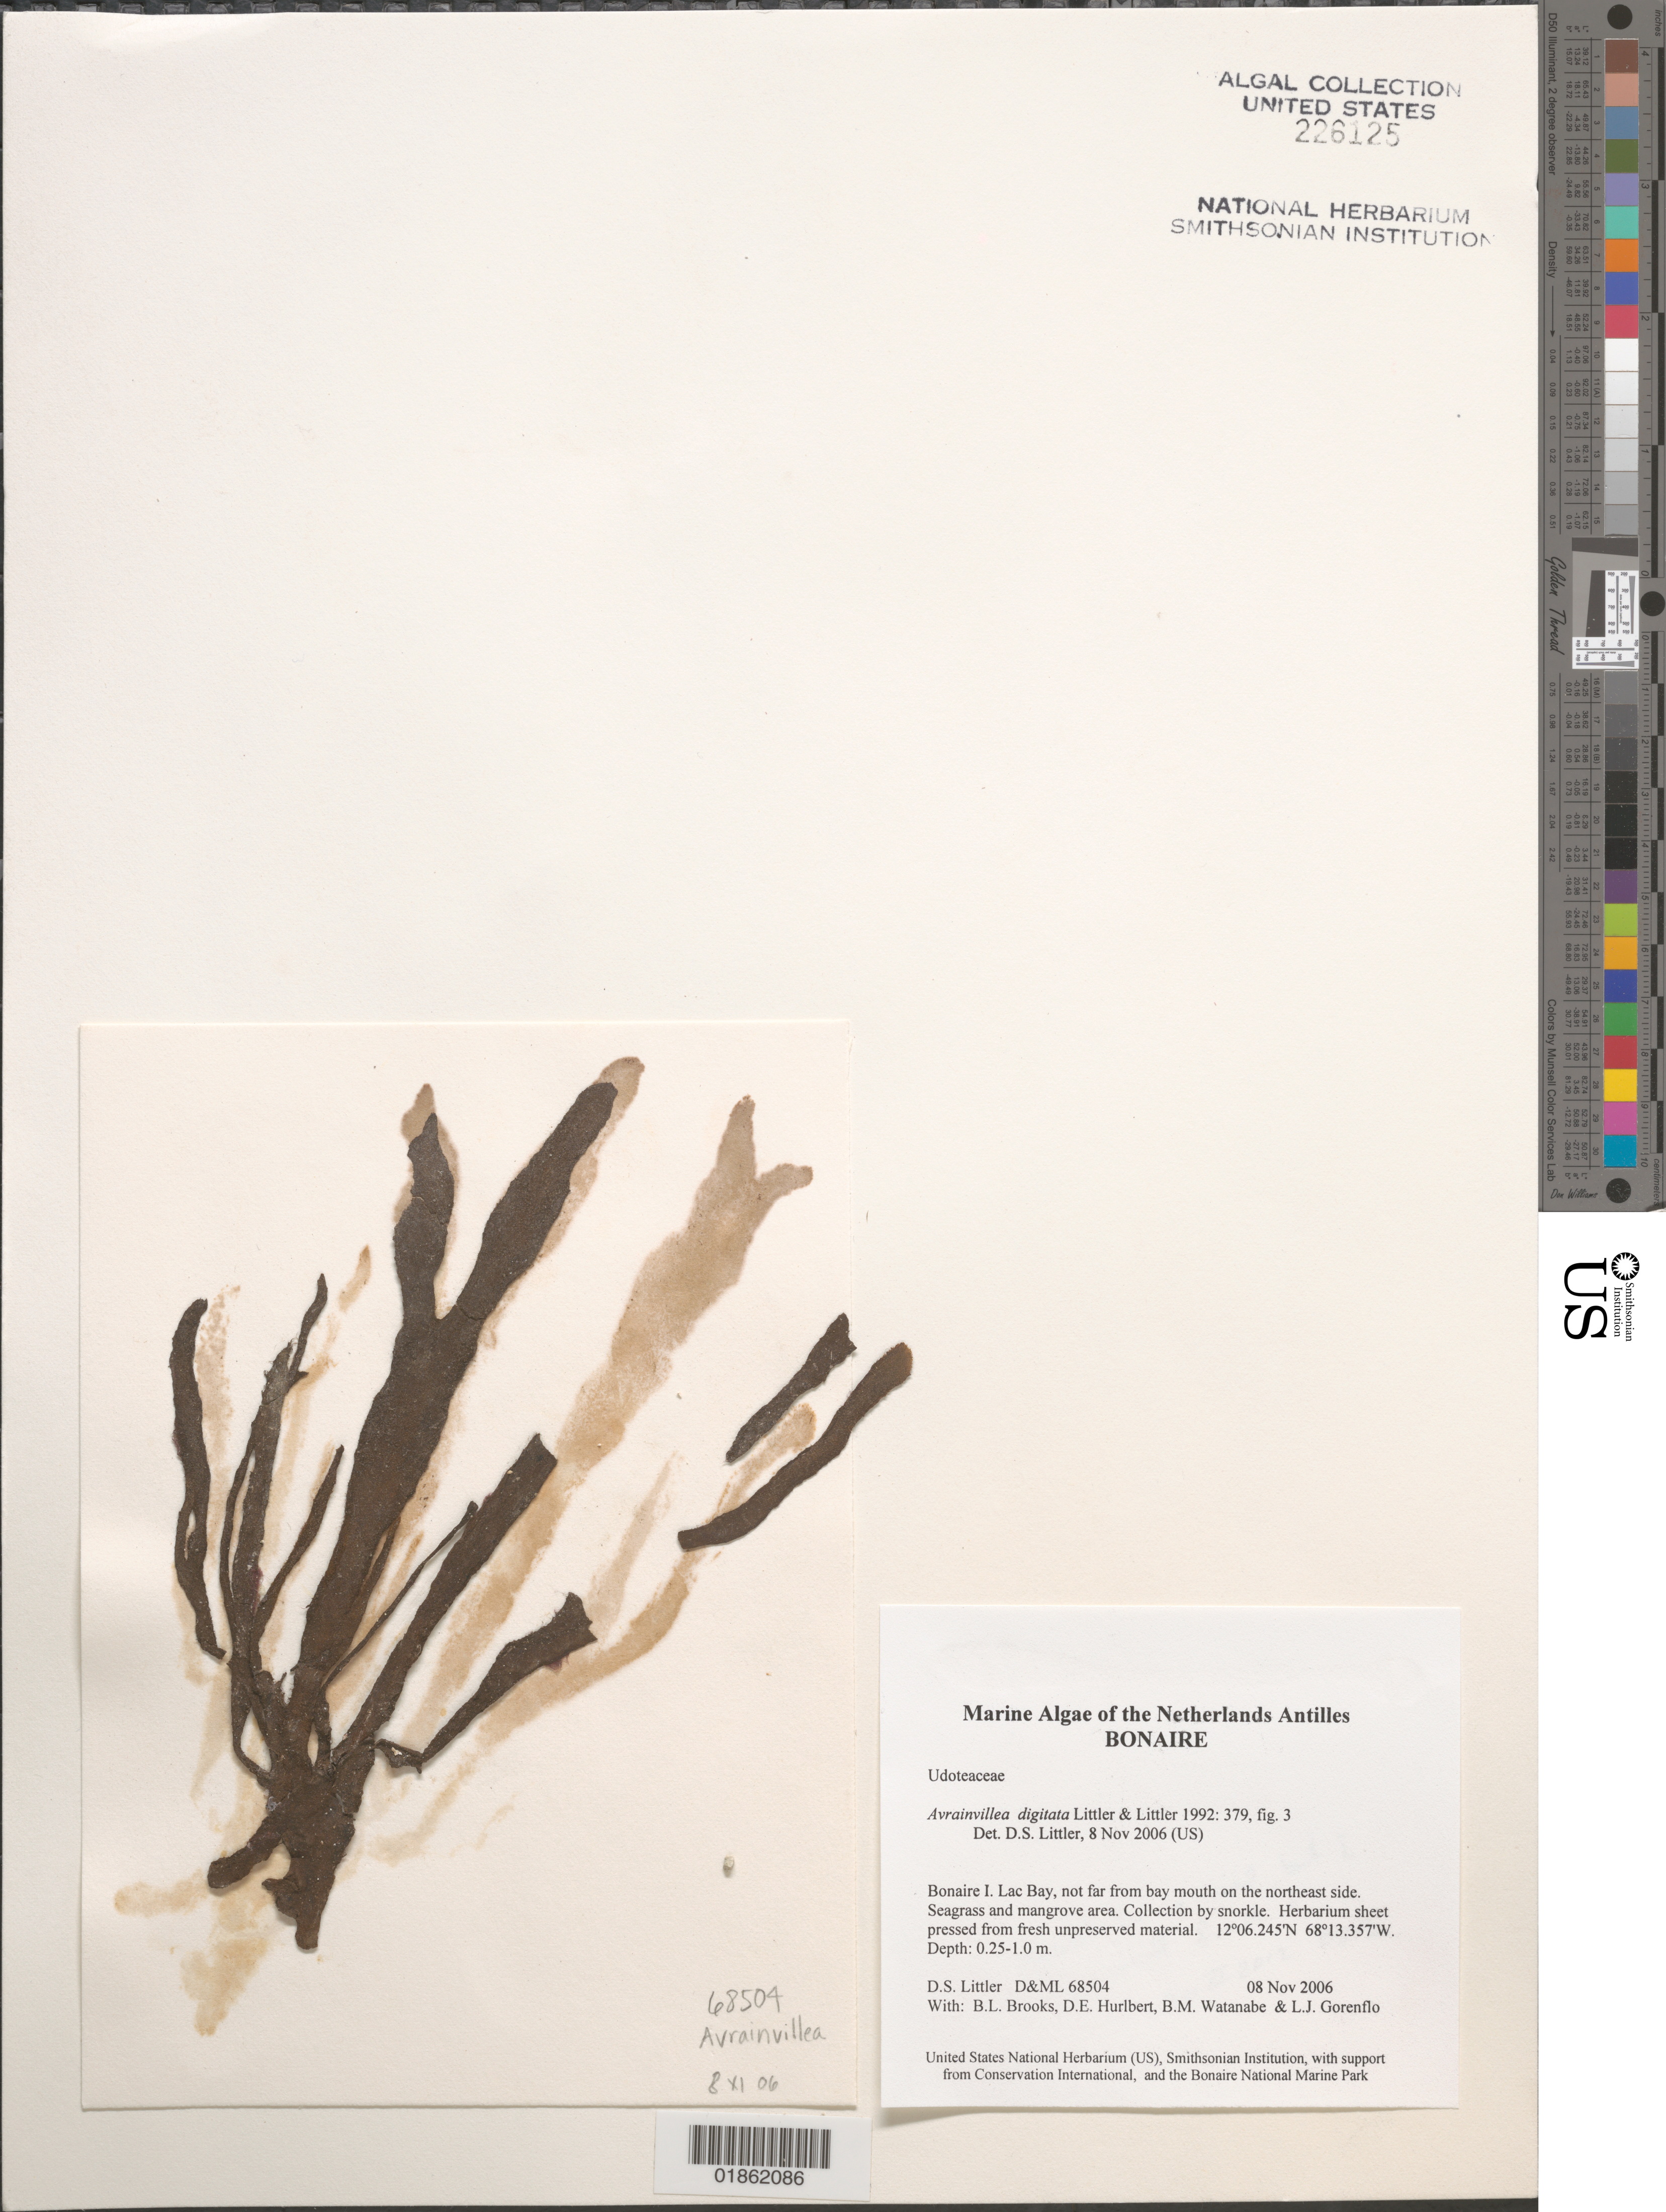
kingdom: Plantae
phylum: Chlorophyta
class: Ulvophyceae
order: Bryopsidales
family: Dichotomosiphonaceae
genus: Avrainvillea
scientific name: Avrainvillea digitata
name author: D.S. Littler & Littler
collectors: D. S. Littler, B. Brooks, D. Hurlbert, B. Watanabe & L. Gorenflo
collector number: D&ML68504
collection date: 2006-11-08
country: Netherlands Antilles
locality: Bonaire I. Lac Bay, not far from bay mouth on the northeast side.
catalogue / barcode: US 226125